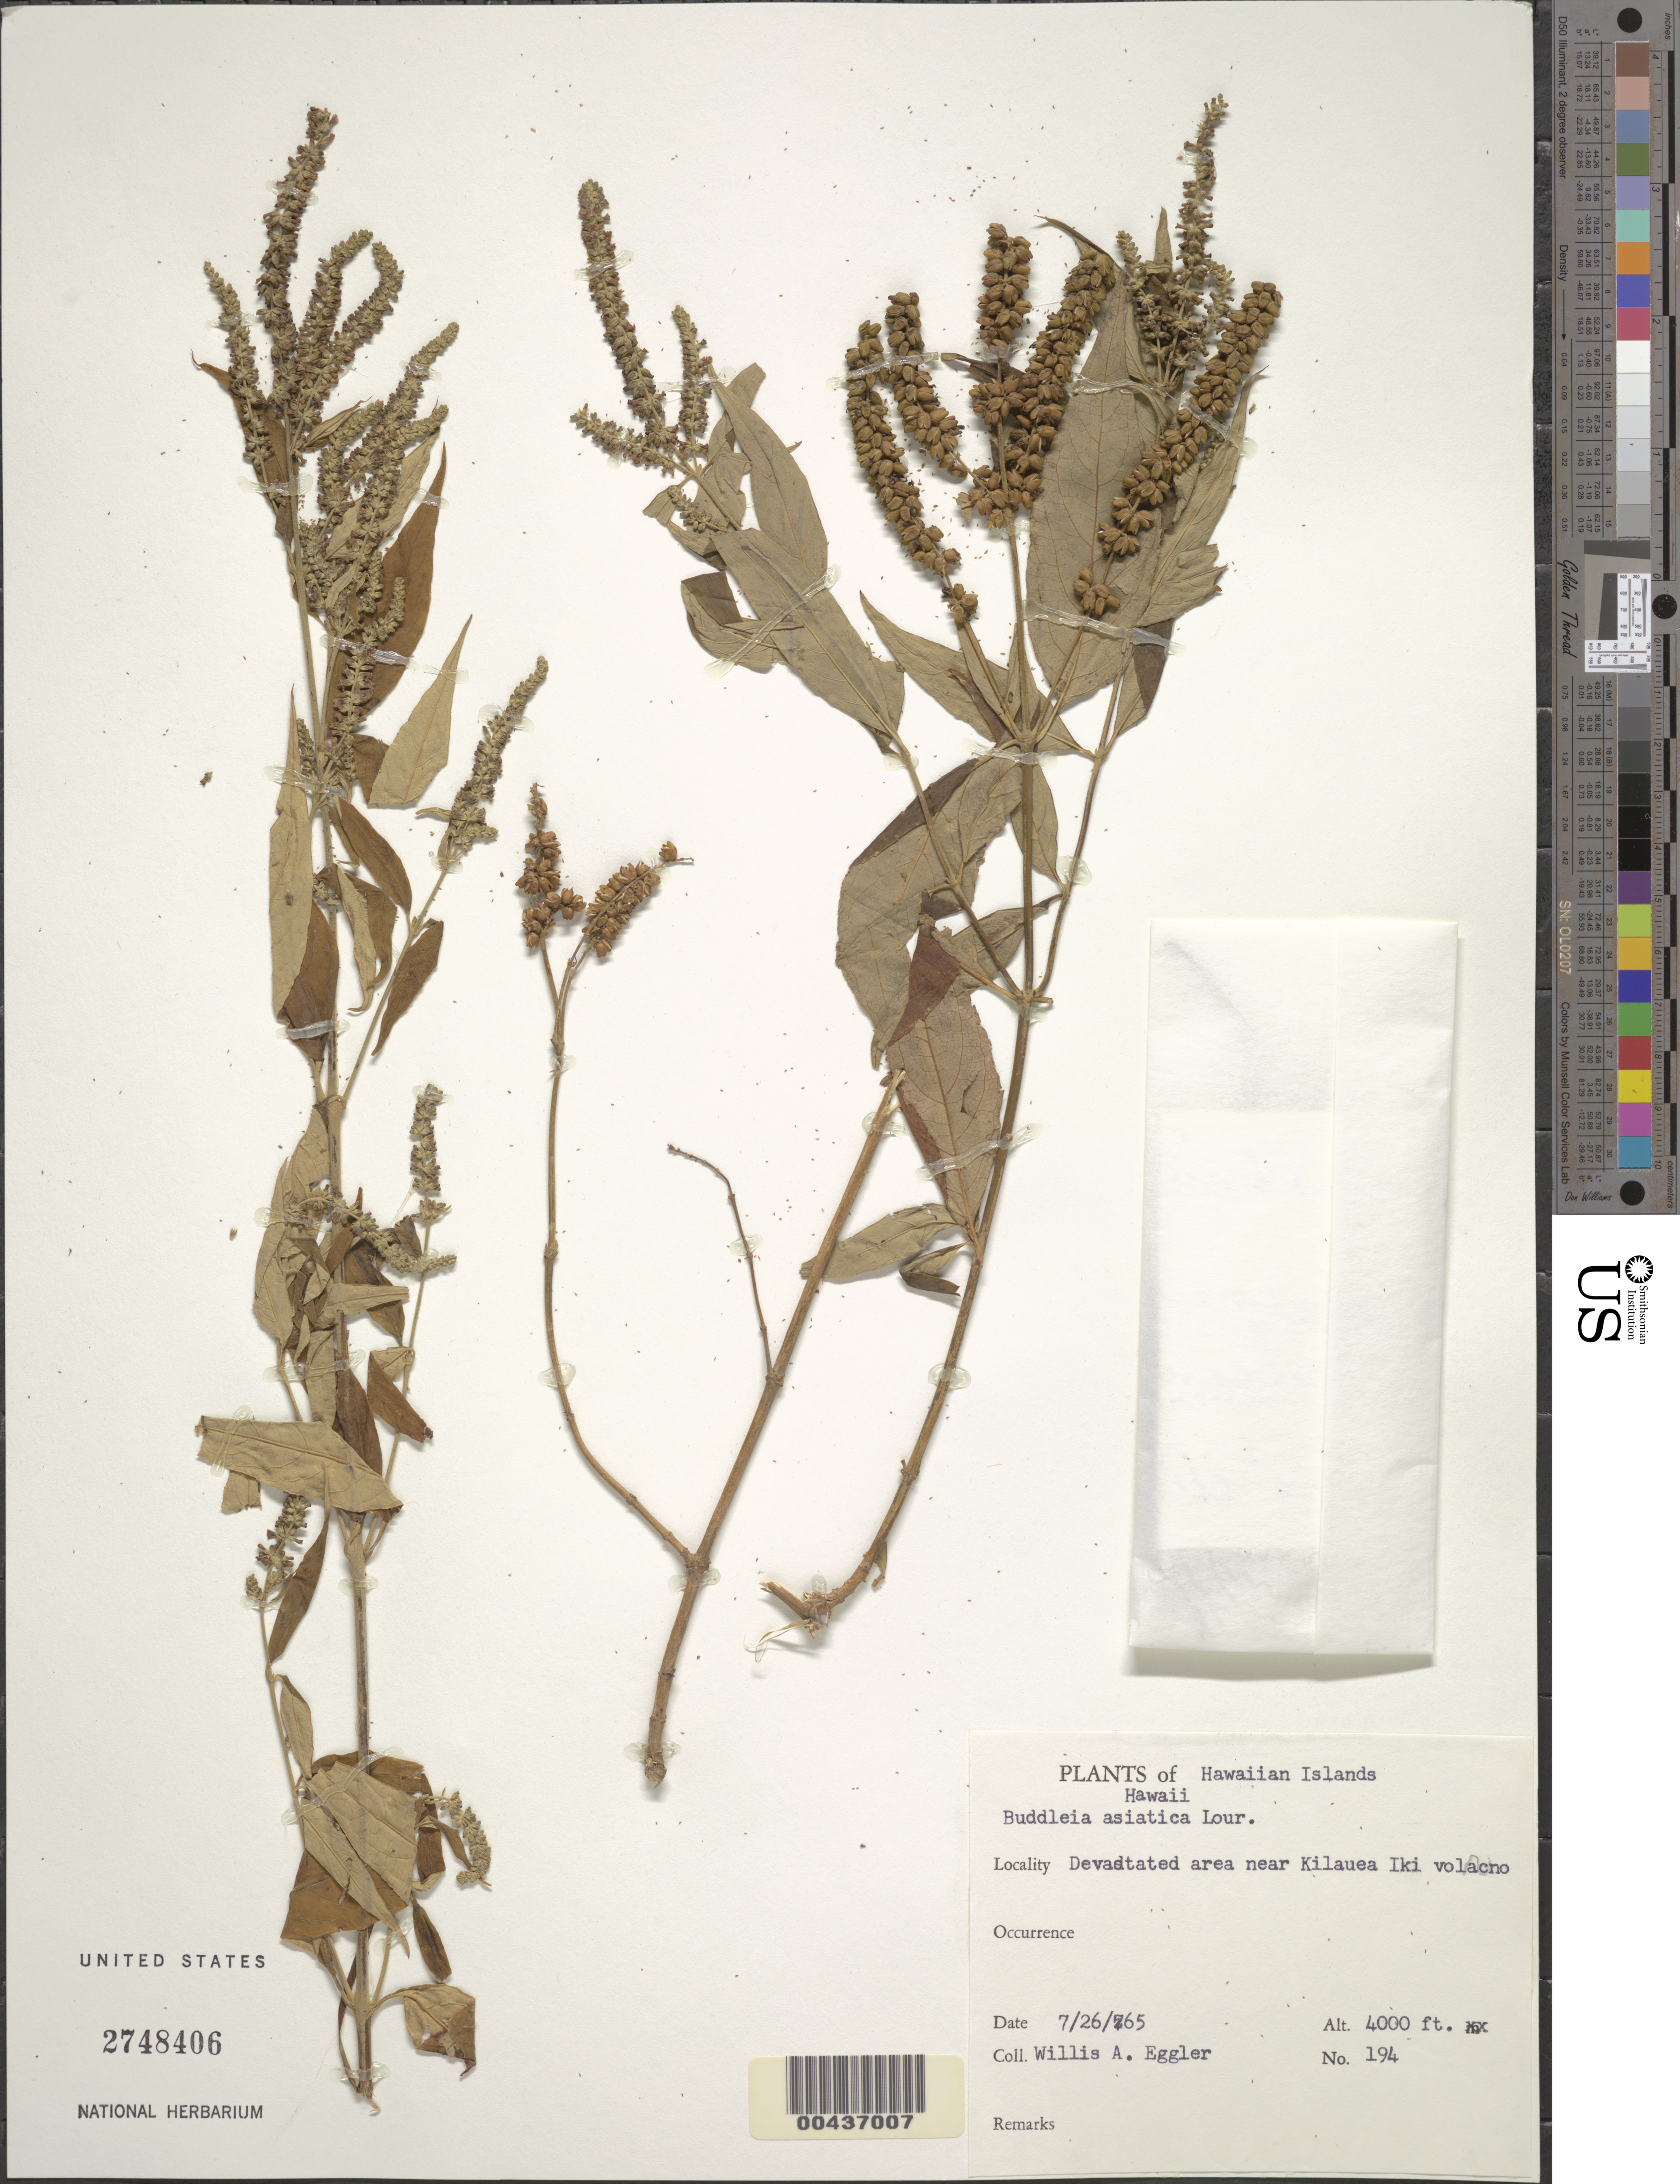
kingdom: Plantae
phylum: Tracheophyta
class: Magnoliopsida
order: Lamiales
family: Scrophulariaceae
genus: Buddleja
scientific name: Buddleja asiatica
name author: Lour.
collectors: W. A. Eggler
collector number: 194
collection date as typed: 26 Jul 1965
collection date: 1965-07-26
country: United States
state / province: Hawaii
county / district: Hawaii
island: Hawaii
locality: Devastated area near Kilauea Iki volcano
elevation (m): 1219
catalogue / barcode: US 2748406